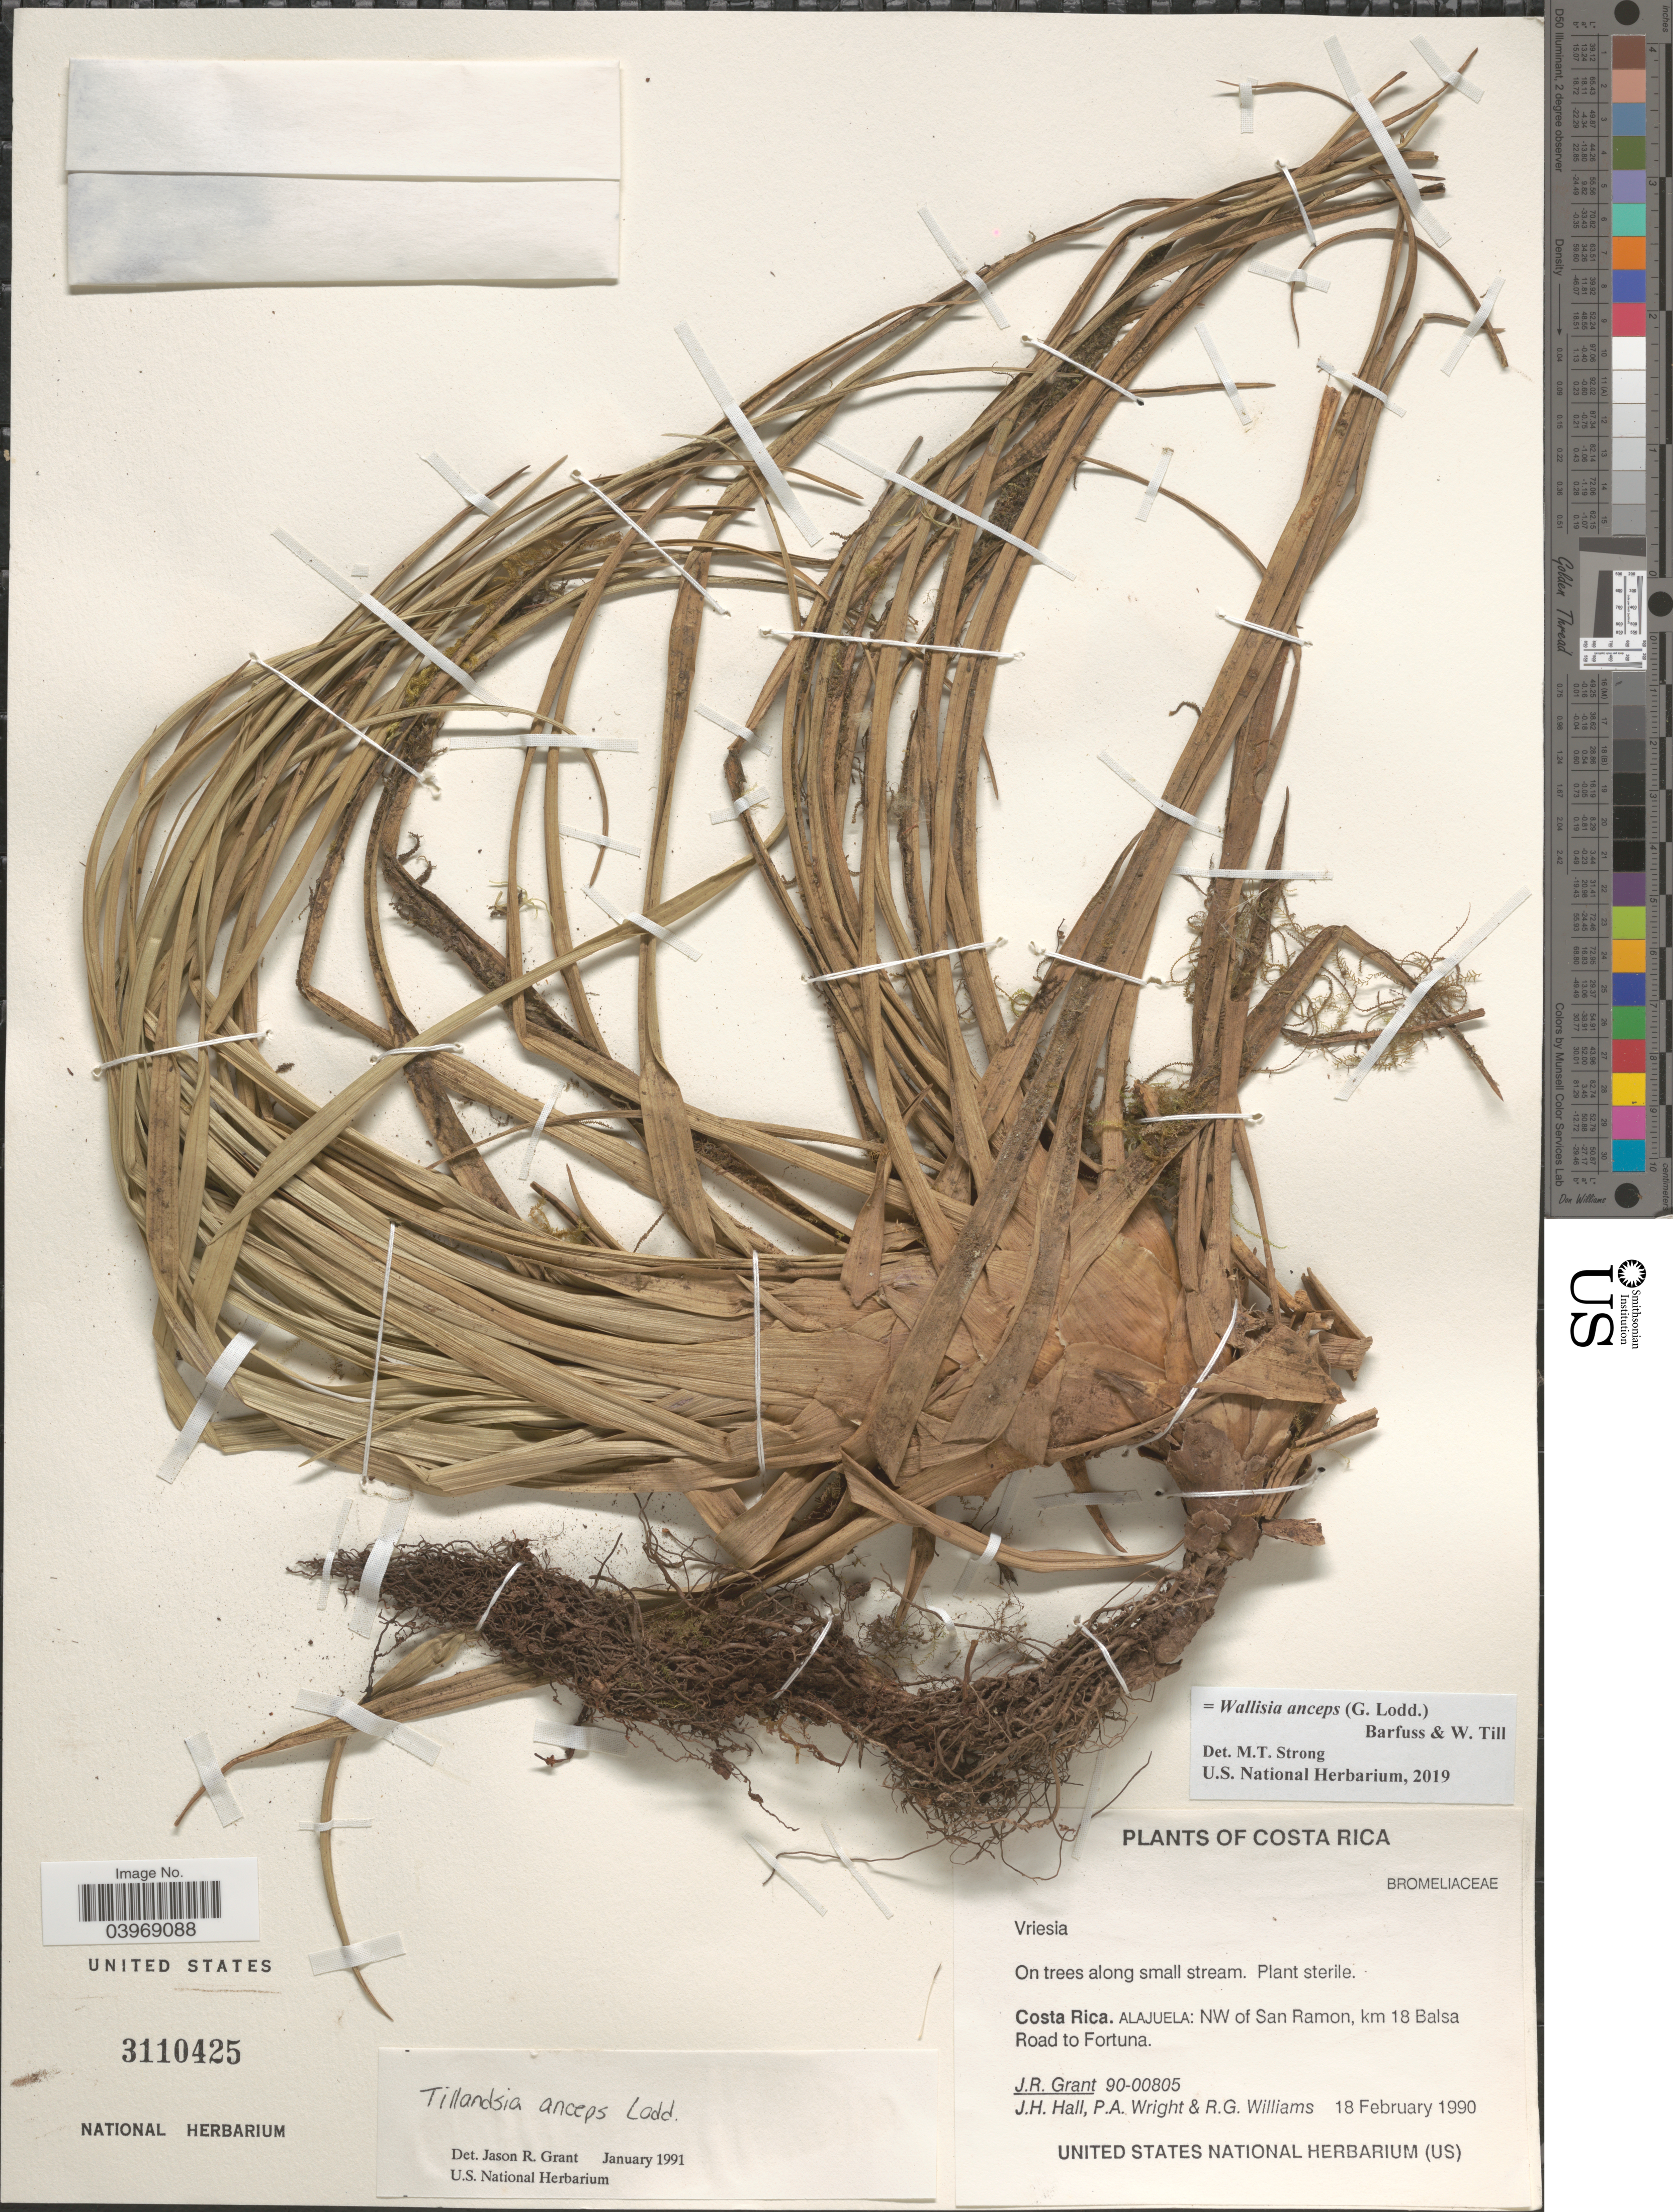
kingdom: Plantae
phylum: Tracheophyta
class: Liliopsida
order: Poales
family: Bromeliaceae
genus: Wallisia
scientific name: Wallisia anceps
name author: (G. Lodd.) Barfuss & W. Till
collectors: J. Grant, J. Hall, P. A. Wright & R. G. Williams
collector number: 90-00805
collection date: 1990-02-18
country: Costa Rica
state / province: Alajuela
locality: NW of San Ramon, km 18 Balsa Road to Fortuna.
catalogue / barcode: US 3110425